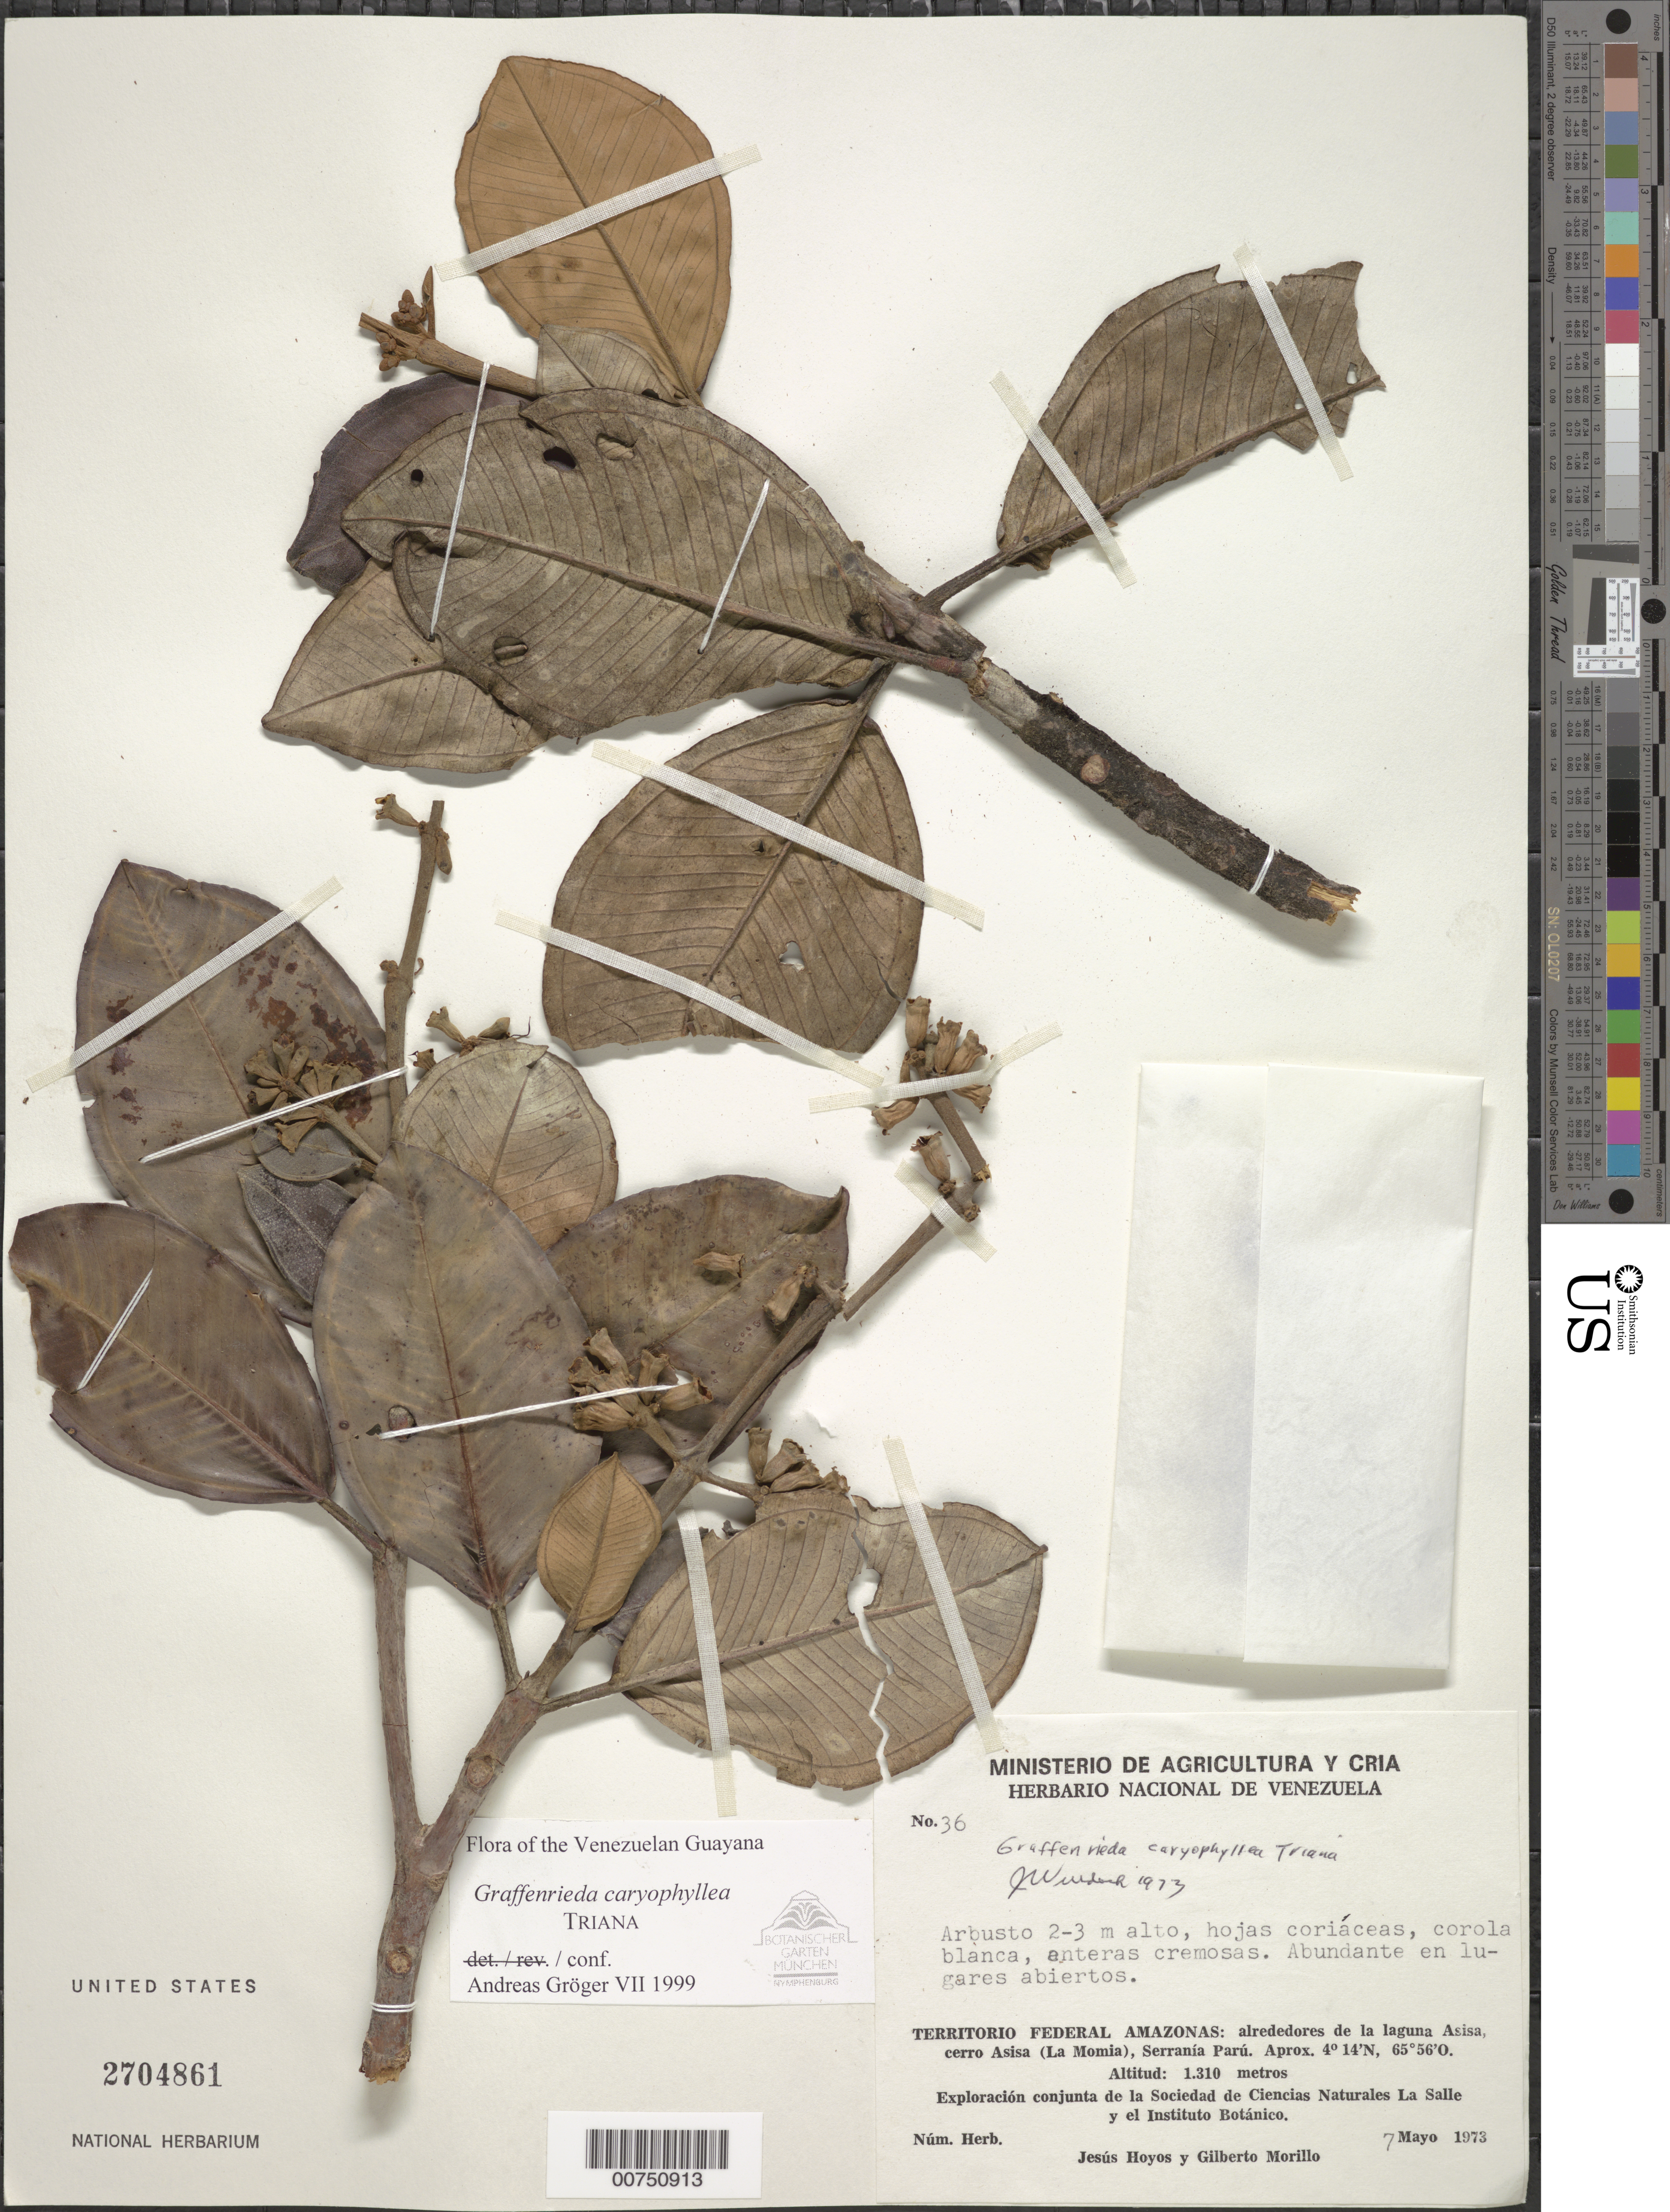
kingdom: Plantae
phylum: Tracheophyta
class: Magnoliopsida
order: Myrtales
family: Melastomataceae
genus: Graffenrieda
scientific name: Graffenrieda caryophyllea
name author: Triana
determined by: Gröger, A.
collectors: J. Hoyos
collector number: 36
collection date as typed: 7-May-73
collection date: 1973-05-07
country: Venezuela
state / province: Amazonas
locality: Serranía Parú, Laguna Asisa, cerro Asisa (La Momia)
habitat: Open places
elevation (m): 1310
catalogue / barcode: US 2704861